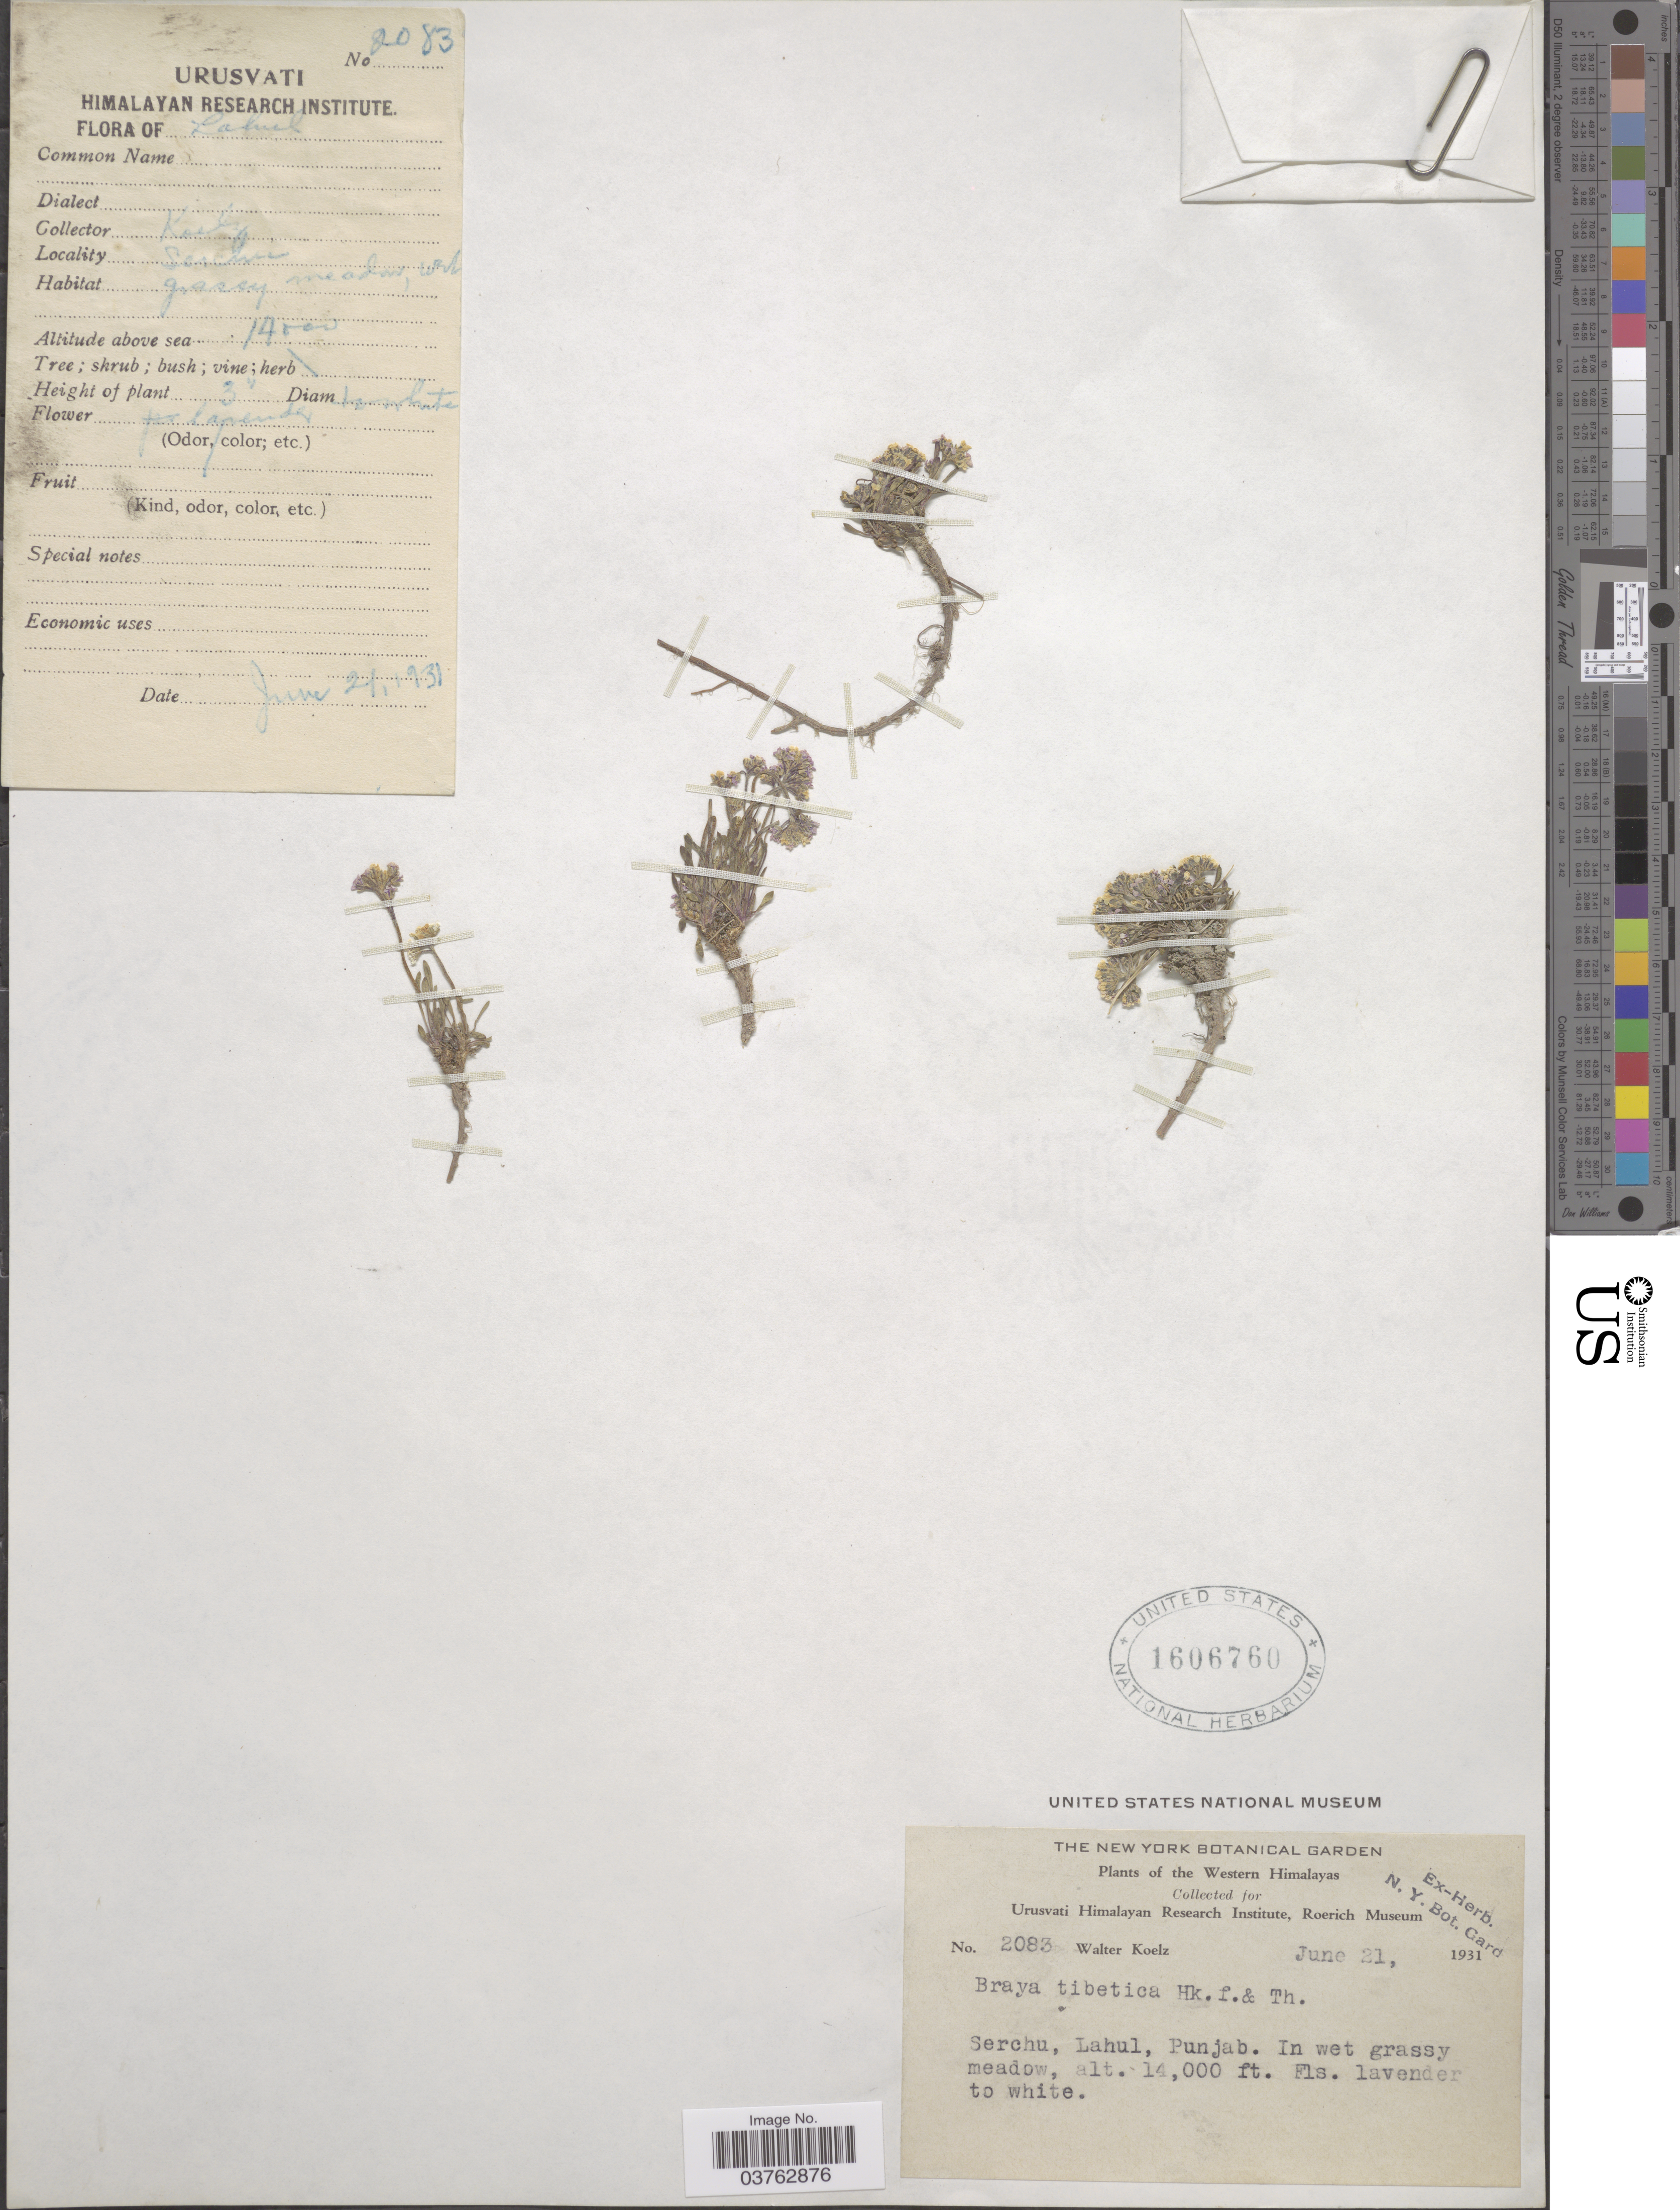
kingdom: Plantae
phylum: Tracheophyta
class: Magnoliopsida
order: Brassicales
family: Brassicaceae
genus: Braya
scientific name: Braya tibetica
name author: Hook. f. & Thomson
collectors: W. N. Koelz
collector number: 2083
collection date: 1931-06-21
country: India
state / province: Punjab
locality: Western Himalayas. Serchu, Lahul.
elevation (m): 4267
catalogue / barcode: US 1606760